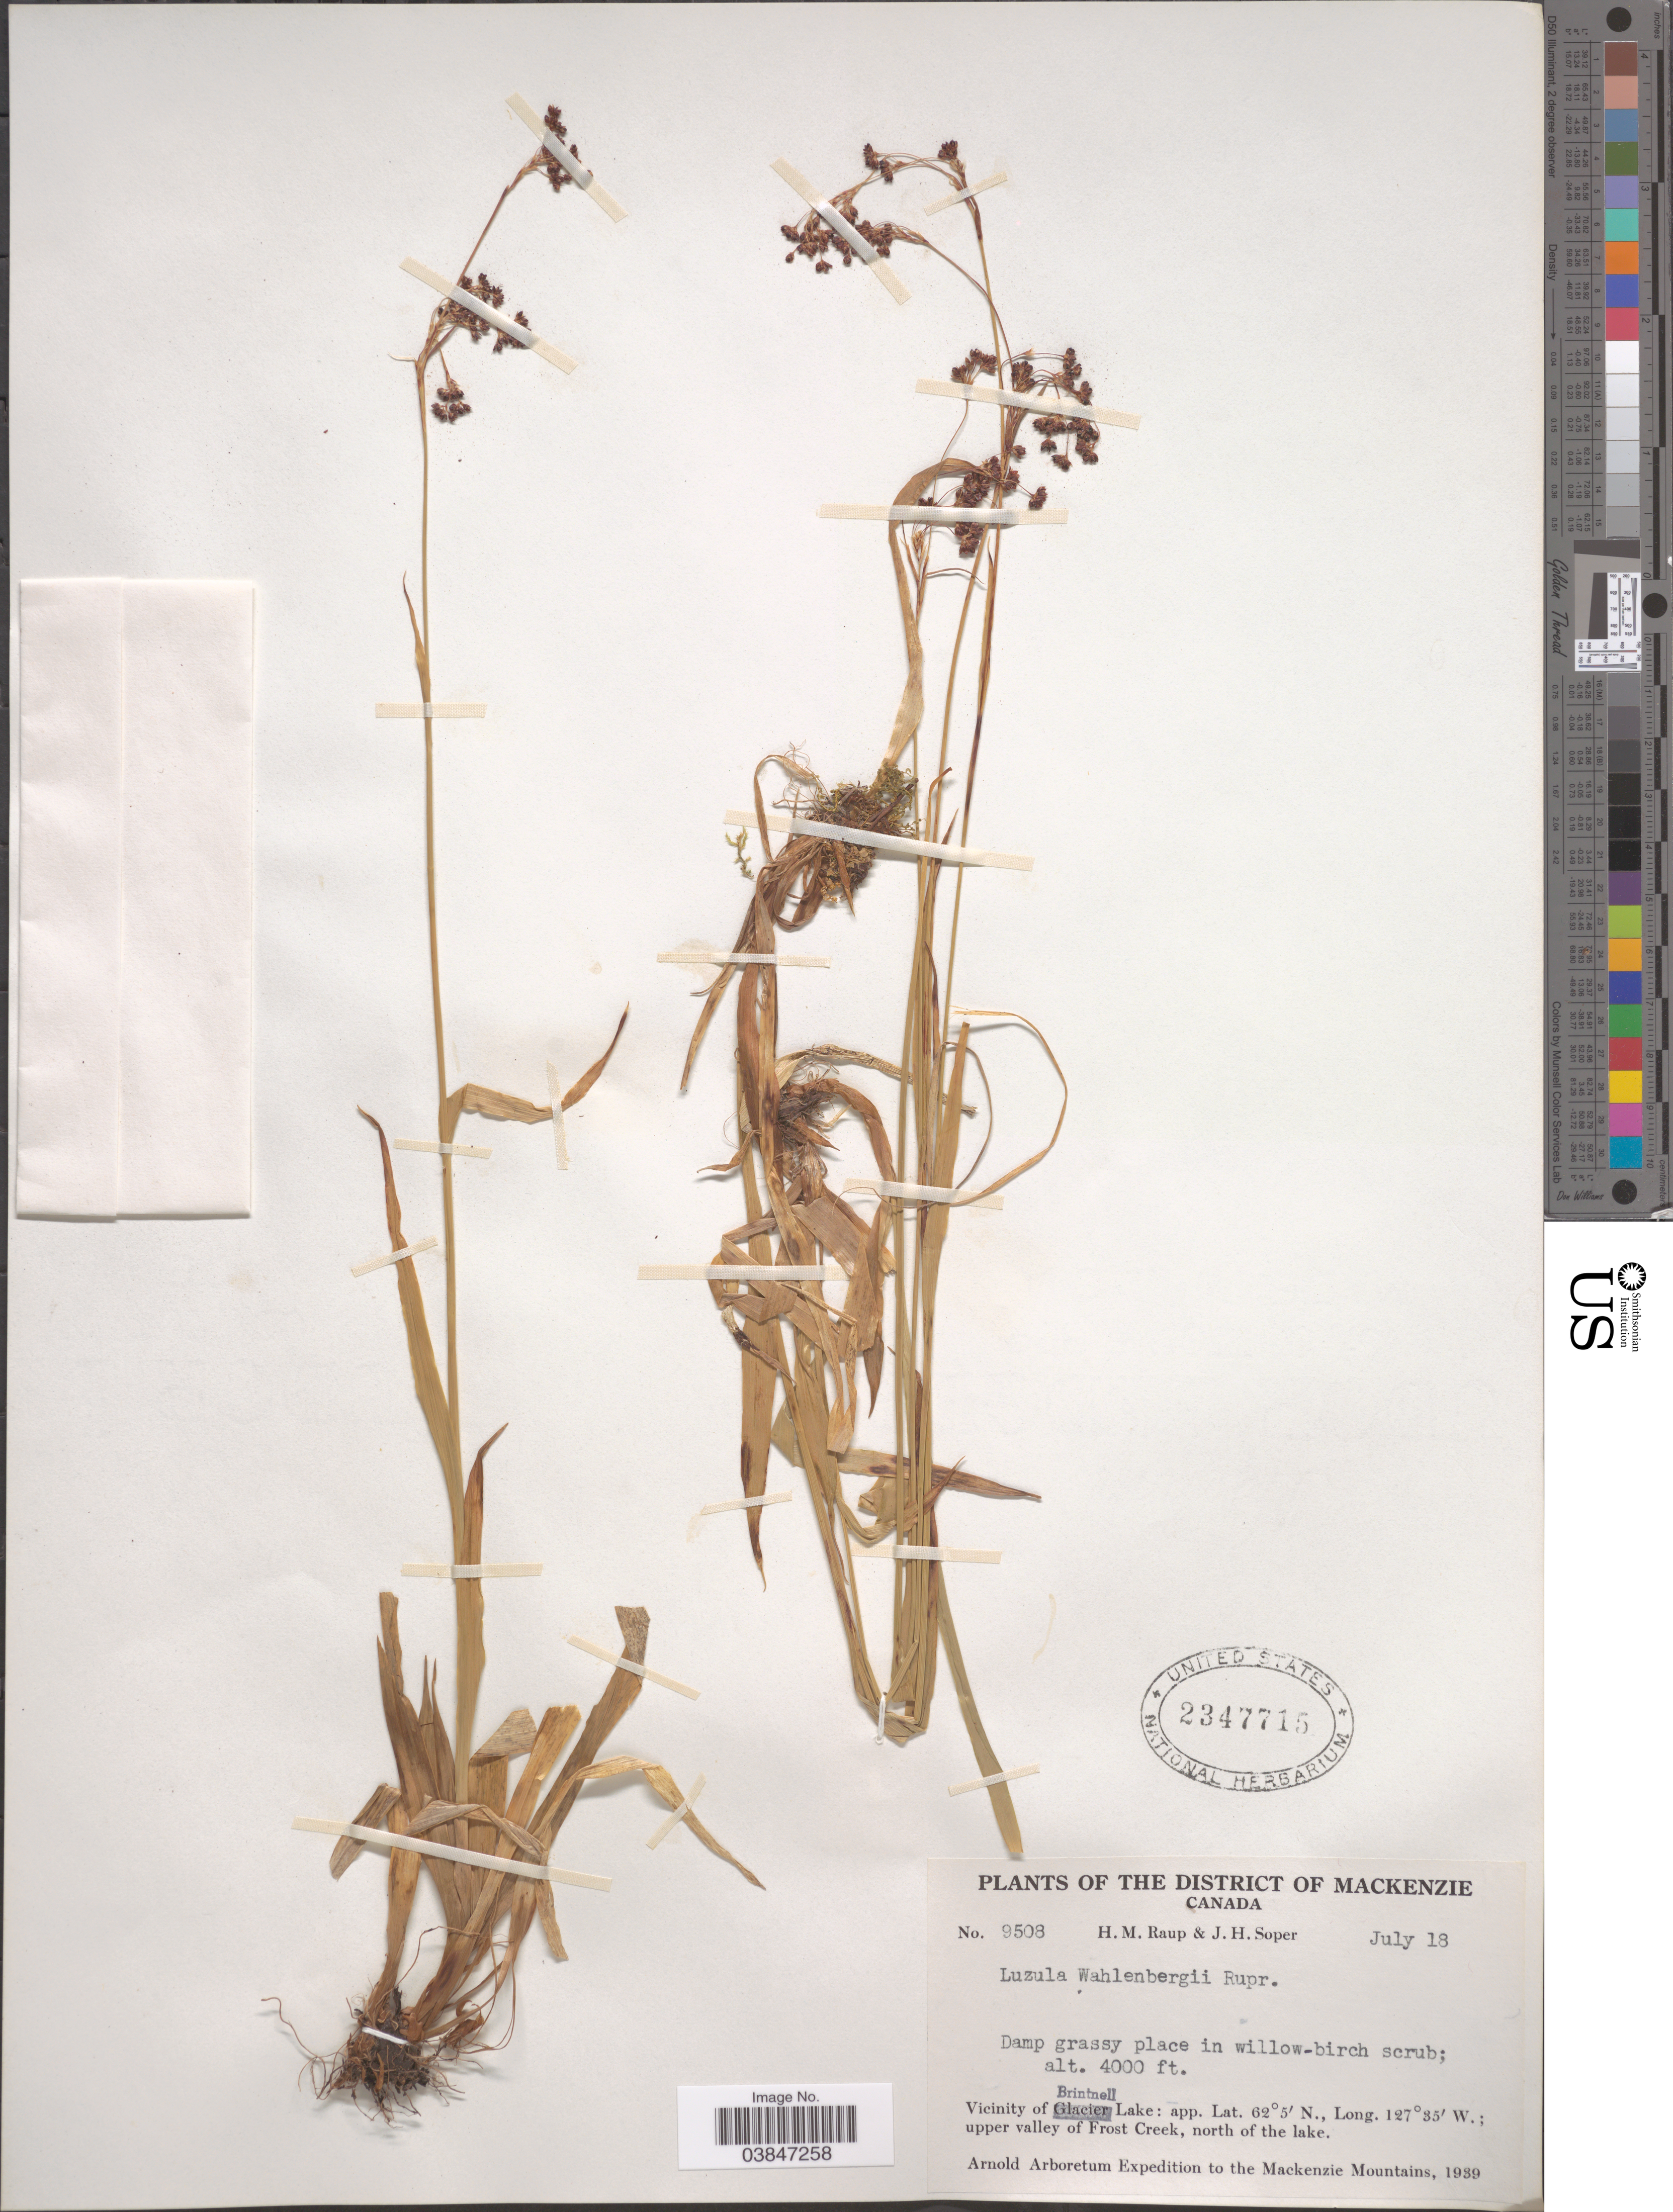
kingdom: Plantae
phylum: Tracheophyta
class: Liliopsida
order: Poales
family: Juncaceae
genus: Luzula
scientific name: Luzula wahlenbergii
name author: Rupr.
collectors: H. Raup & J. H. Soper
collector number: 9508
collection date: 1939-07-18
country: Canada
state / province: Alberta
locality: District of Mackenzie. Damp grassy place in willow-birch scrub. Vicinity of Brintnell Lake: upper valley of Frost Creek, north of the lake.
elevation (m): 1219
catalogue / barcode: US 2347715